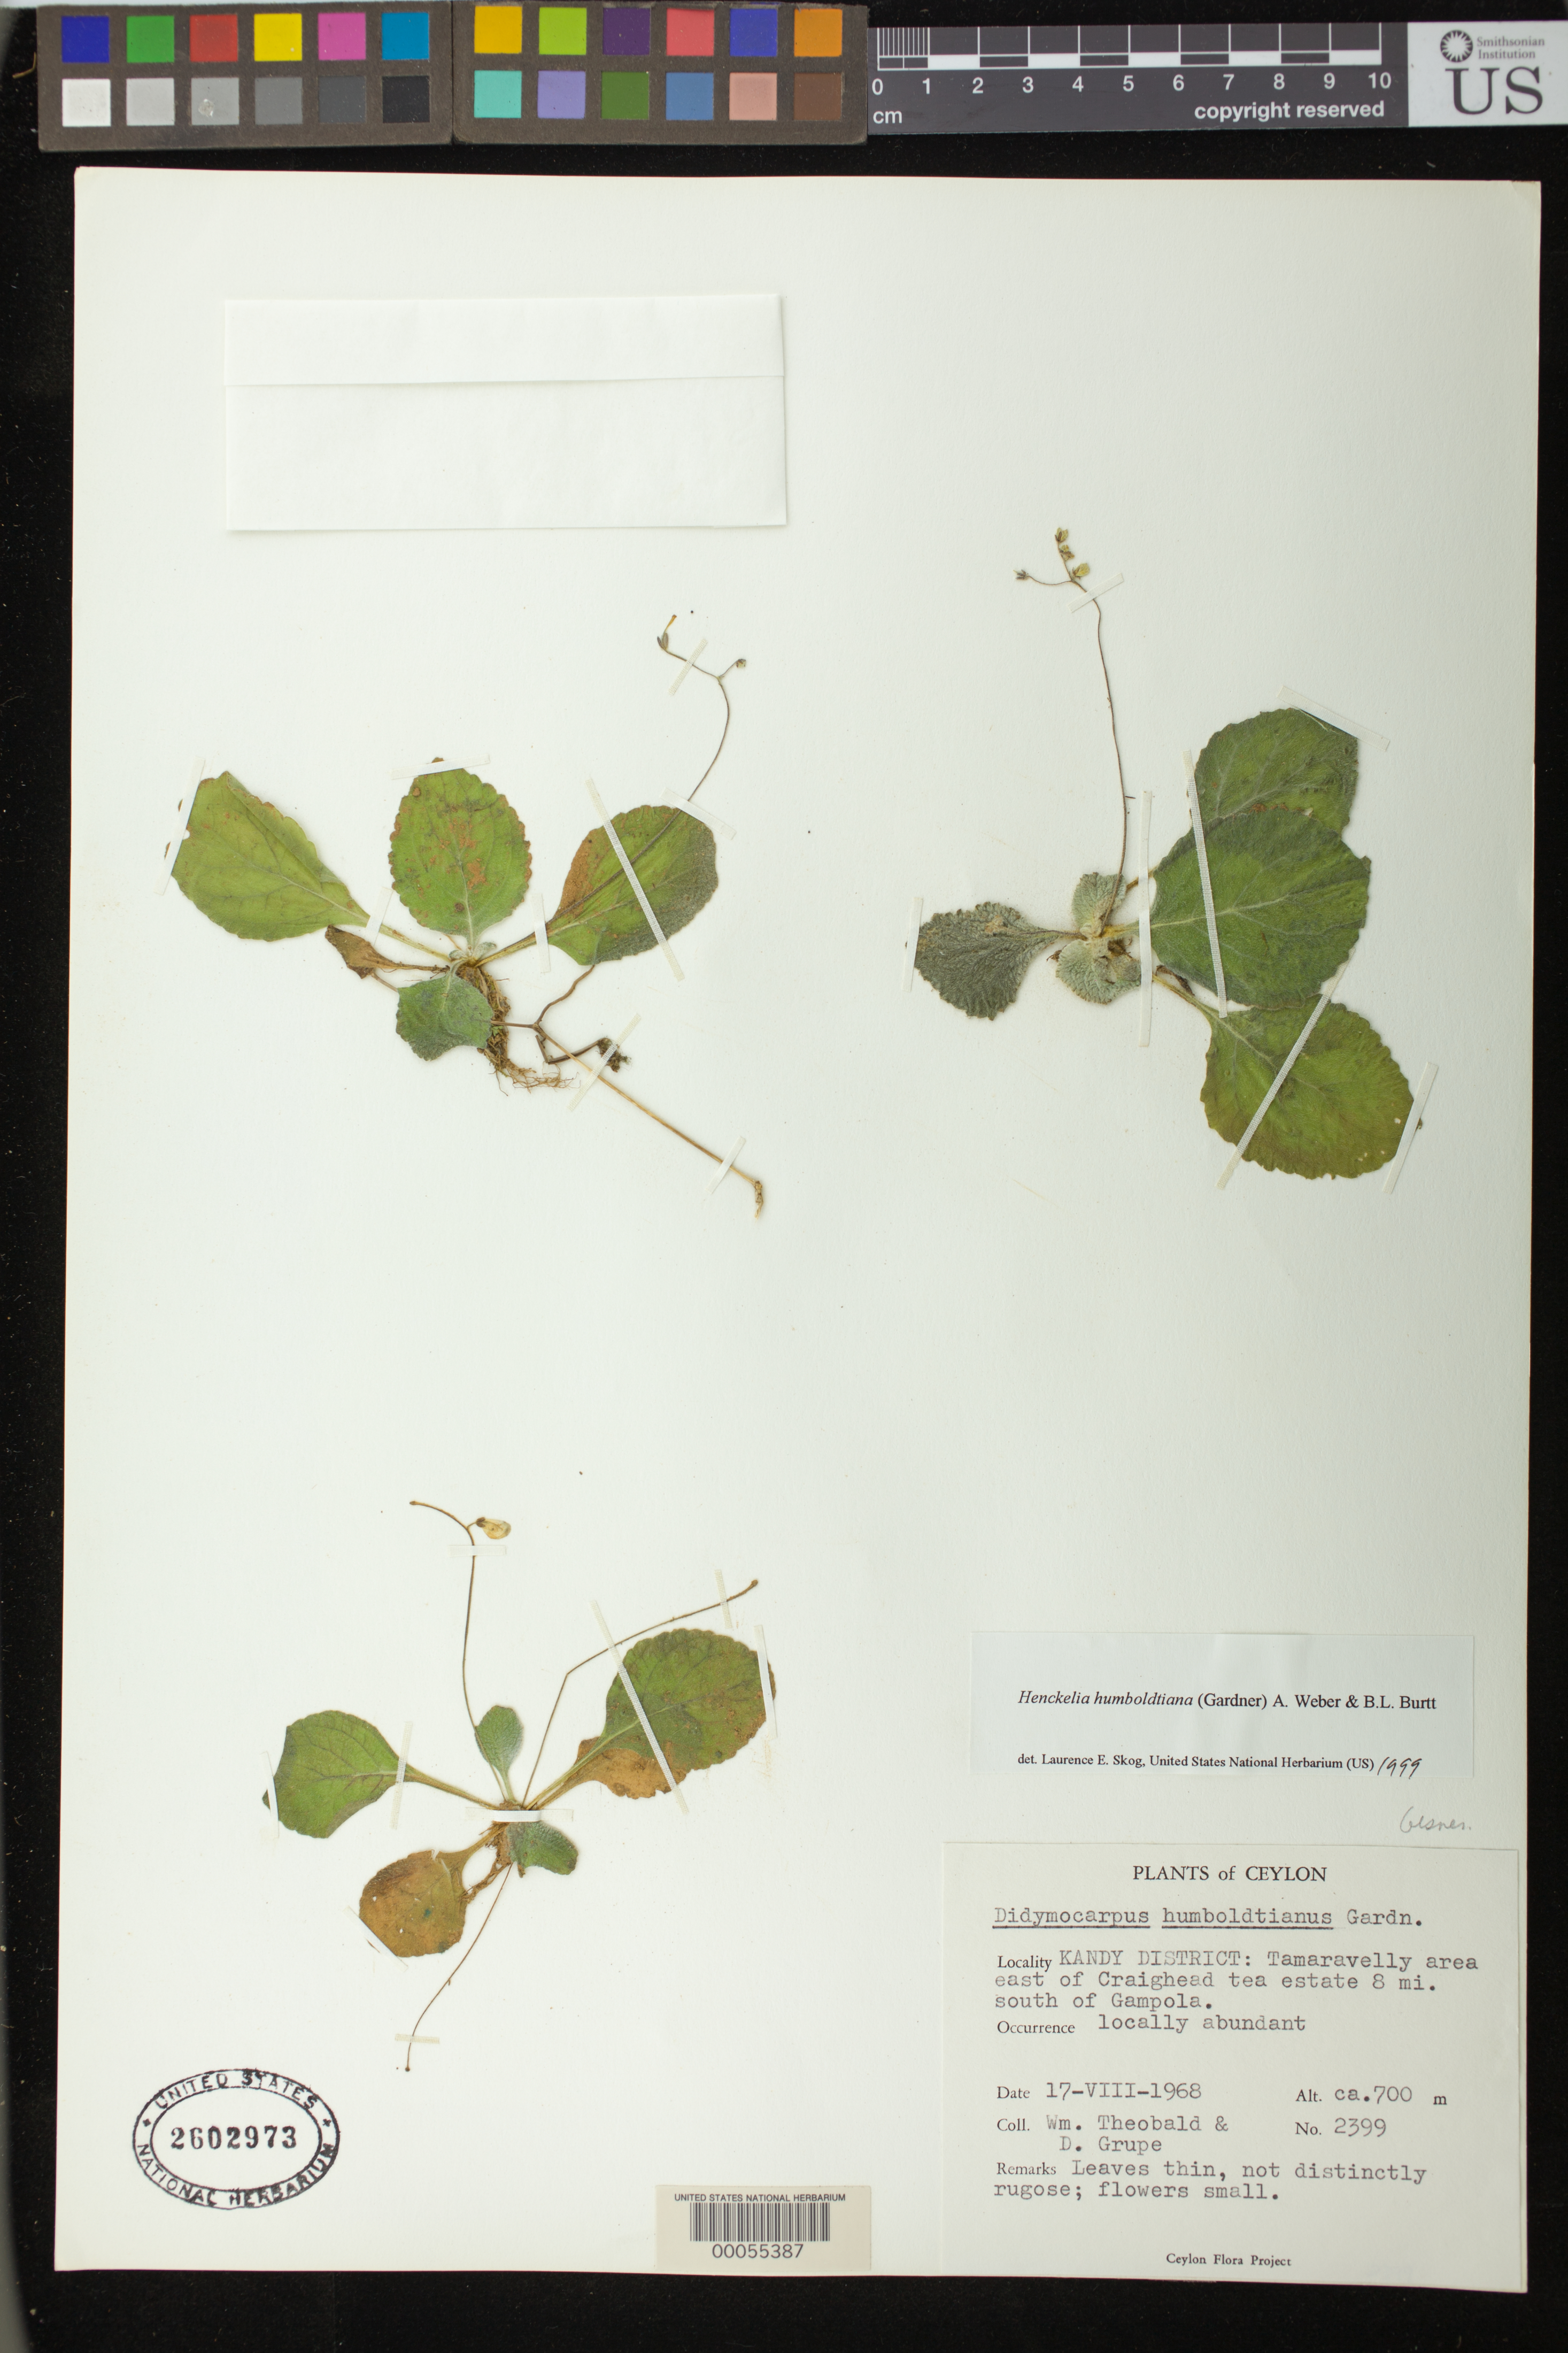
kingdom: Plantae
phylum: Tracheophyta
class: Magnoliopsida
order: Lamiales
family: Gesneriaceae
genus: Henckelia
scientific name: Henckelia humboldtiana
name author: (Gardner) A. Weber & B.L. Burtt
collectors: W. Theobald & D. Grupe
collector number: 2399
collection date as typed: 17 Aug 1968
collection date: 1968-08-17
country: Sri Lanka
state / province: Central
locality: Kandy dist., Tamaravelly area e of craighead tea estate 8 miles s of gampola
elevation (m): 700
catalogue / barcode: US 2602973